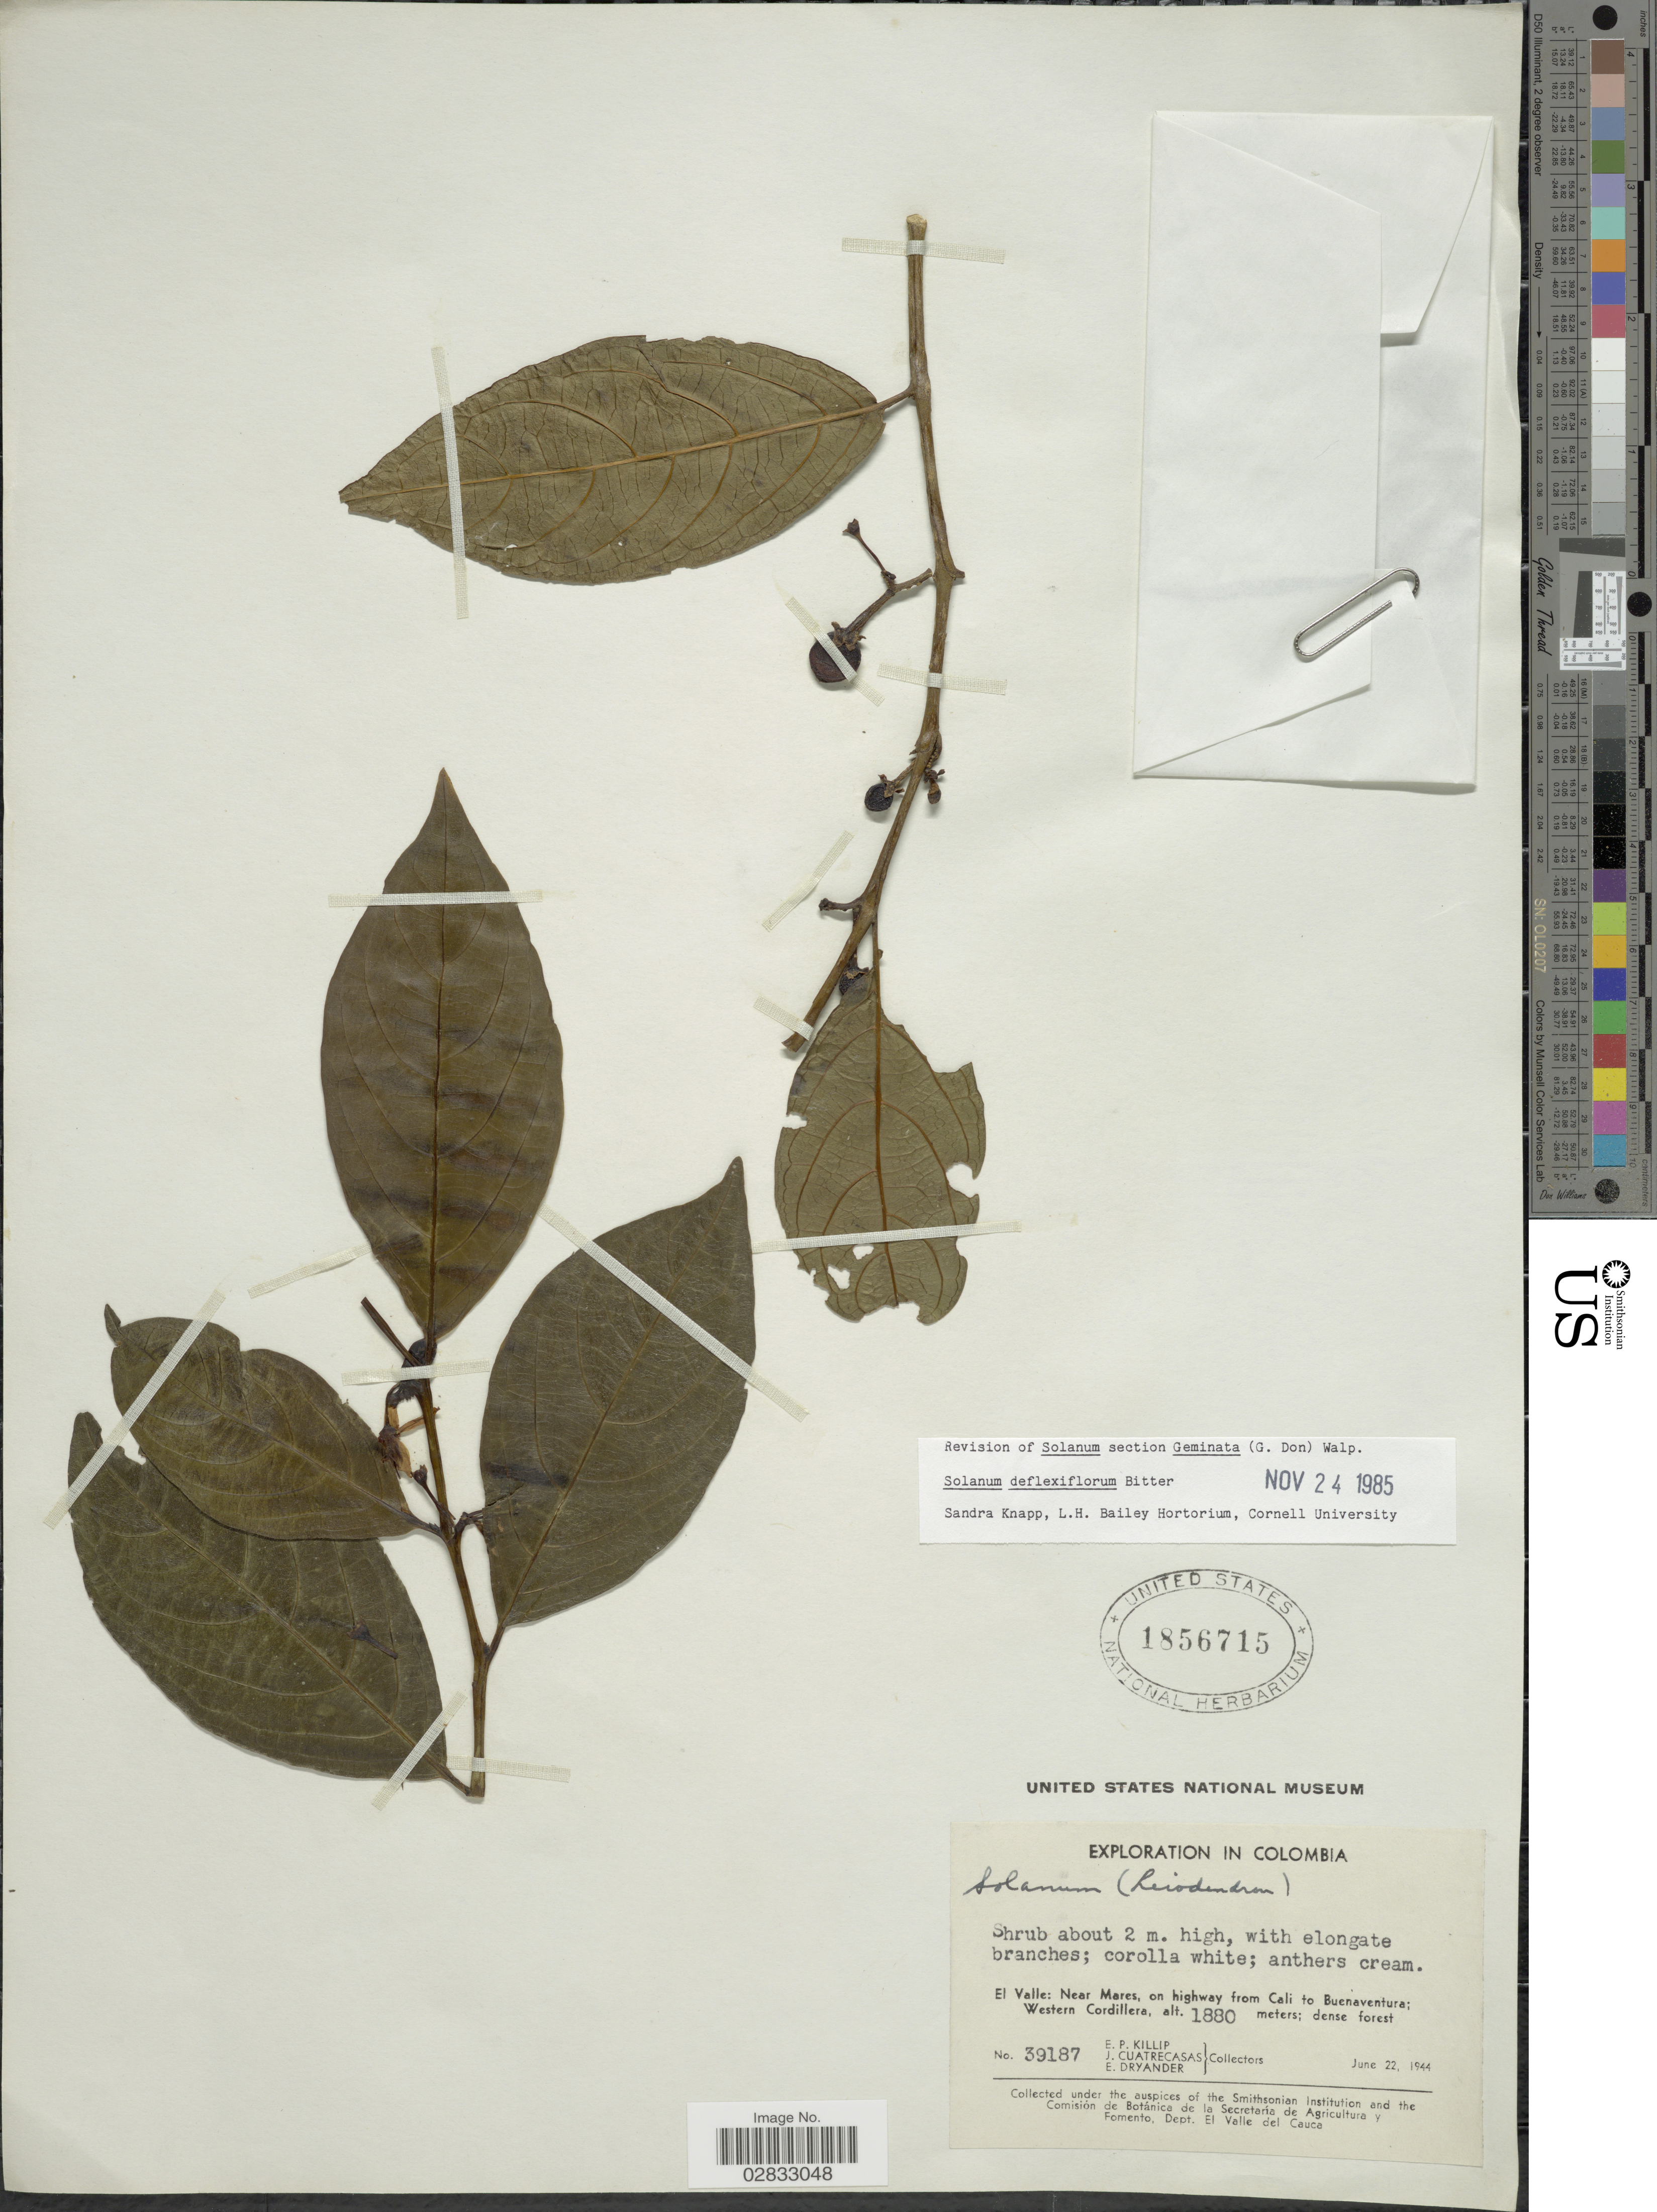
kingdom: Plantae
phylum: Tracheophyta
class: Magnoliopsida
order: Solanales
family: Solanaceae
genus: Solanum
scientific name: Solanum deflexiflorum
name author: Bitter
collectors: E. P. Killip, J. Cuatrecasas & E. Dryander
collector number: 39187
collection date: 1944-06-22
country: Colombia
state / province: Valle del Cauca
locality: El Valle: Near Mares, on highway from Cali to Buenaventura; Western Cordillera.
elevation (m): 1880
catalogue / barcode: US 1856715